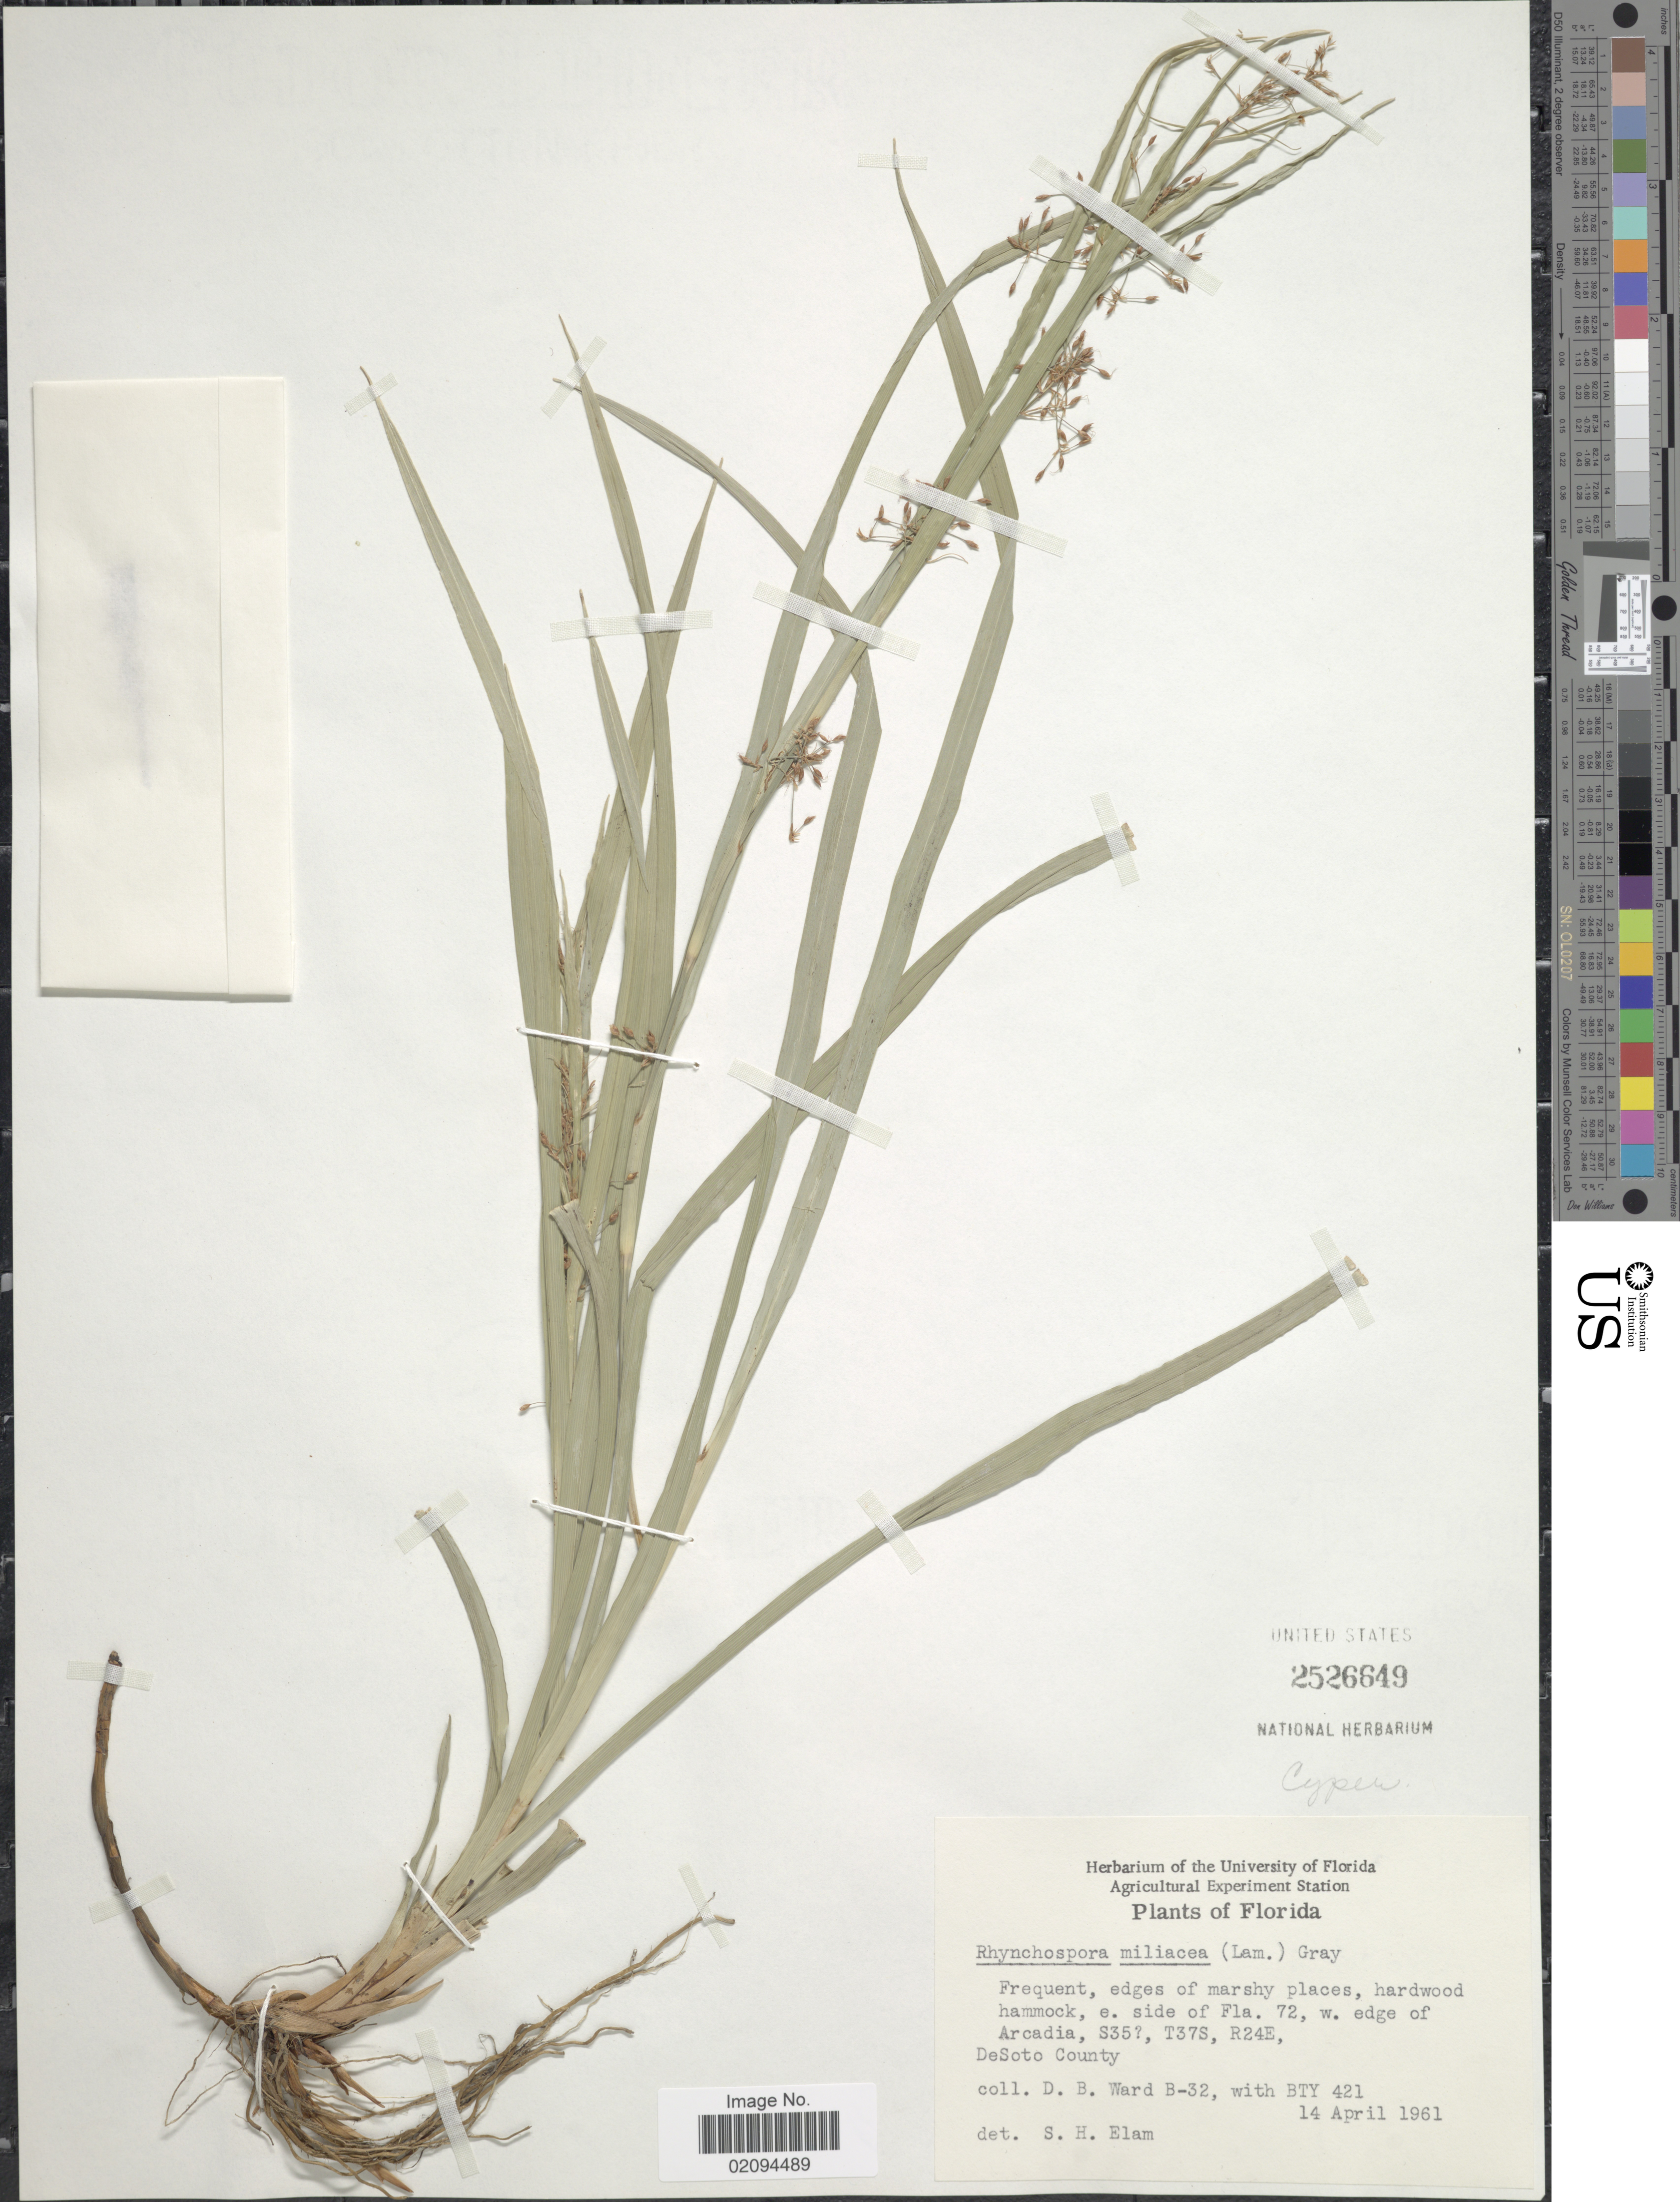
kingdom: Plantae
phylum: Tracheophyta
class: Liliopsida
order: Poales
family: Cyperaceae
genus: Rhynchospora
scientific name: Rhynchospora miliacea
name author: (Lam.) A. Gray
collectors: D. B. Ward & B. T. Y.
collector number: B-32/421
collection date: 1961-04-14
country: United States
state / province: Florida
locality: E. side of Fla. 72, w. edge of Arcadia, S35 [unsure placement], T37S, R24E, De Soto County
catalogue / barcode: US 2526649